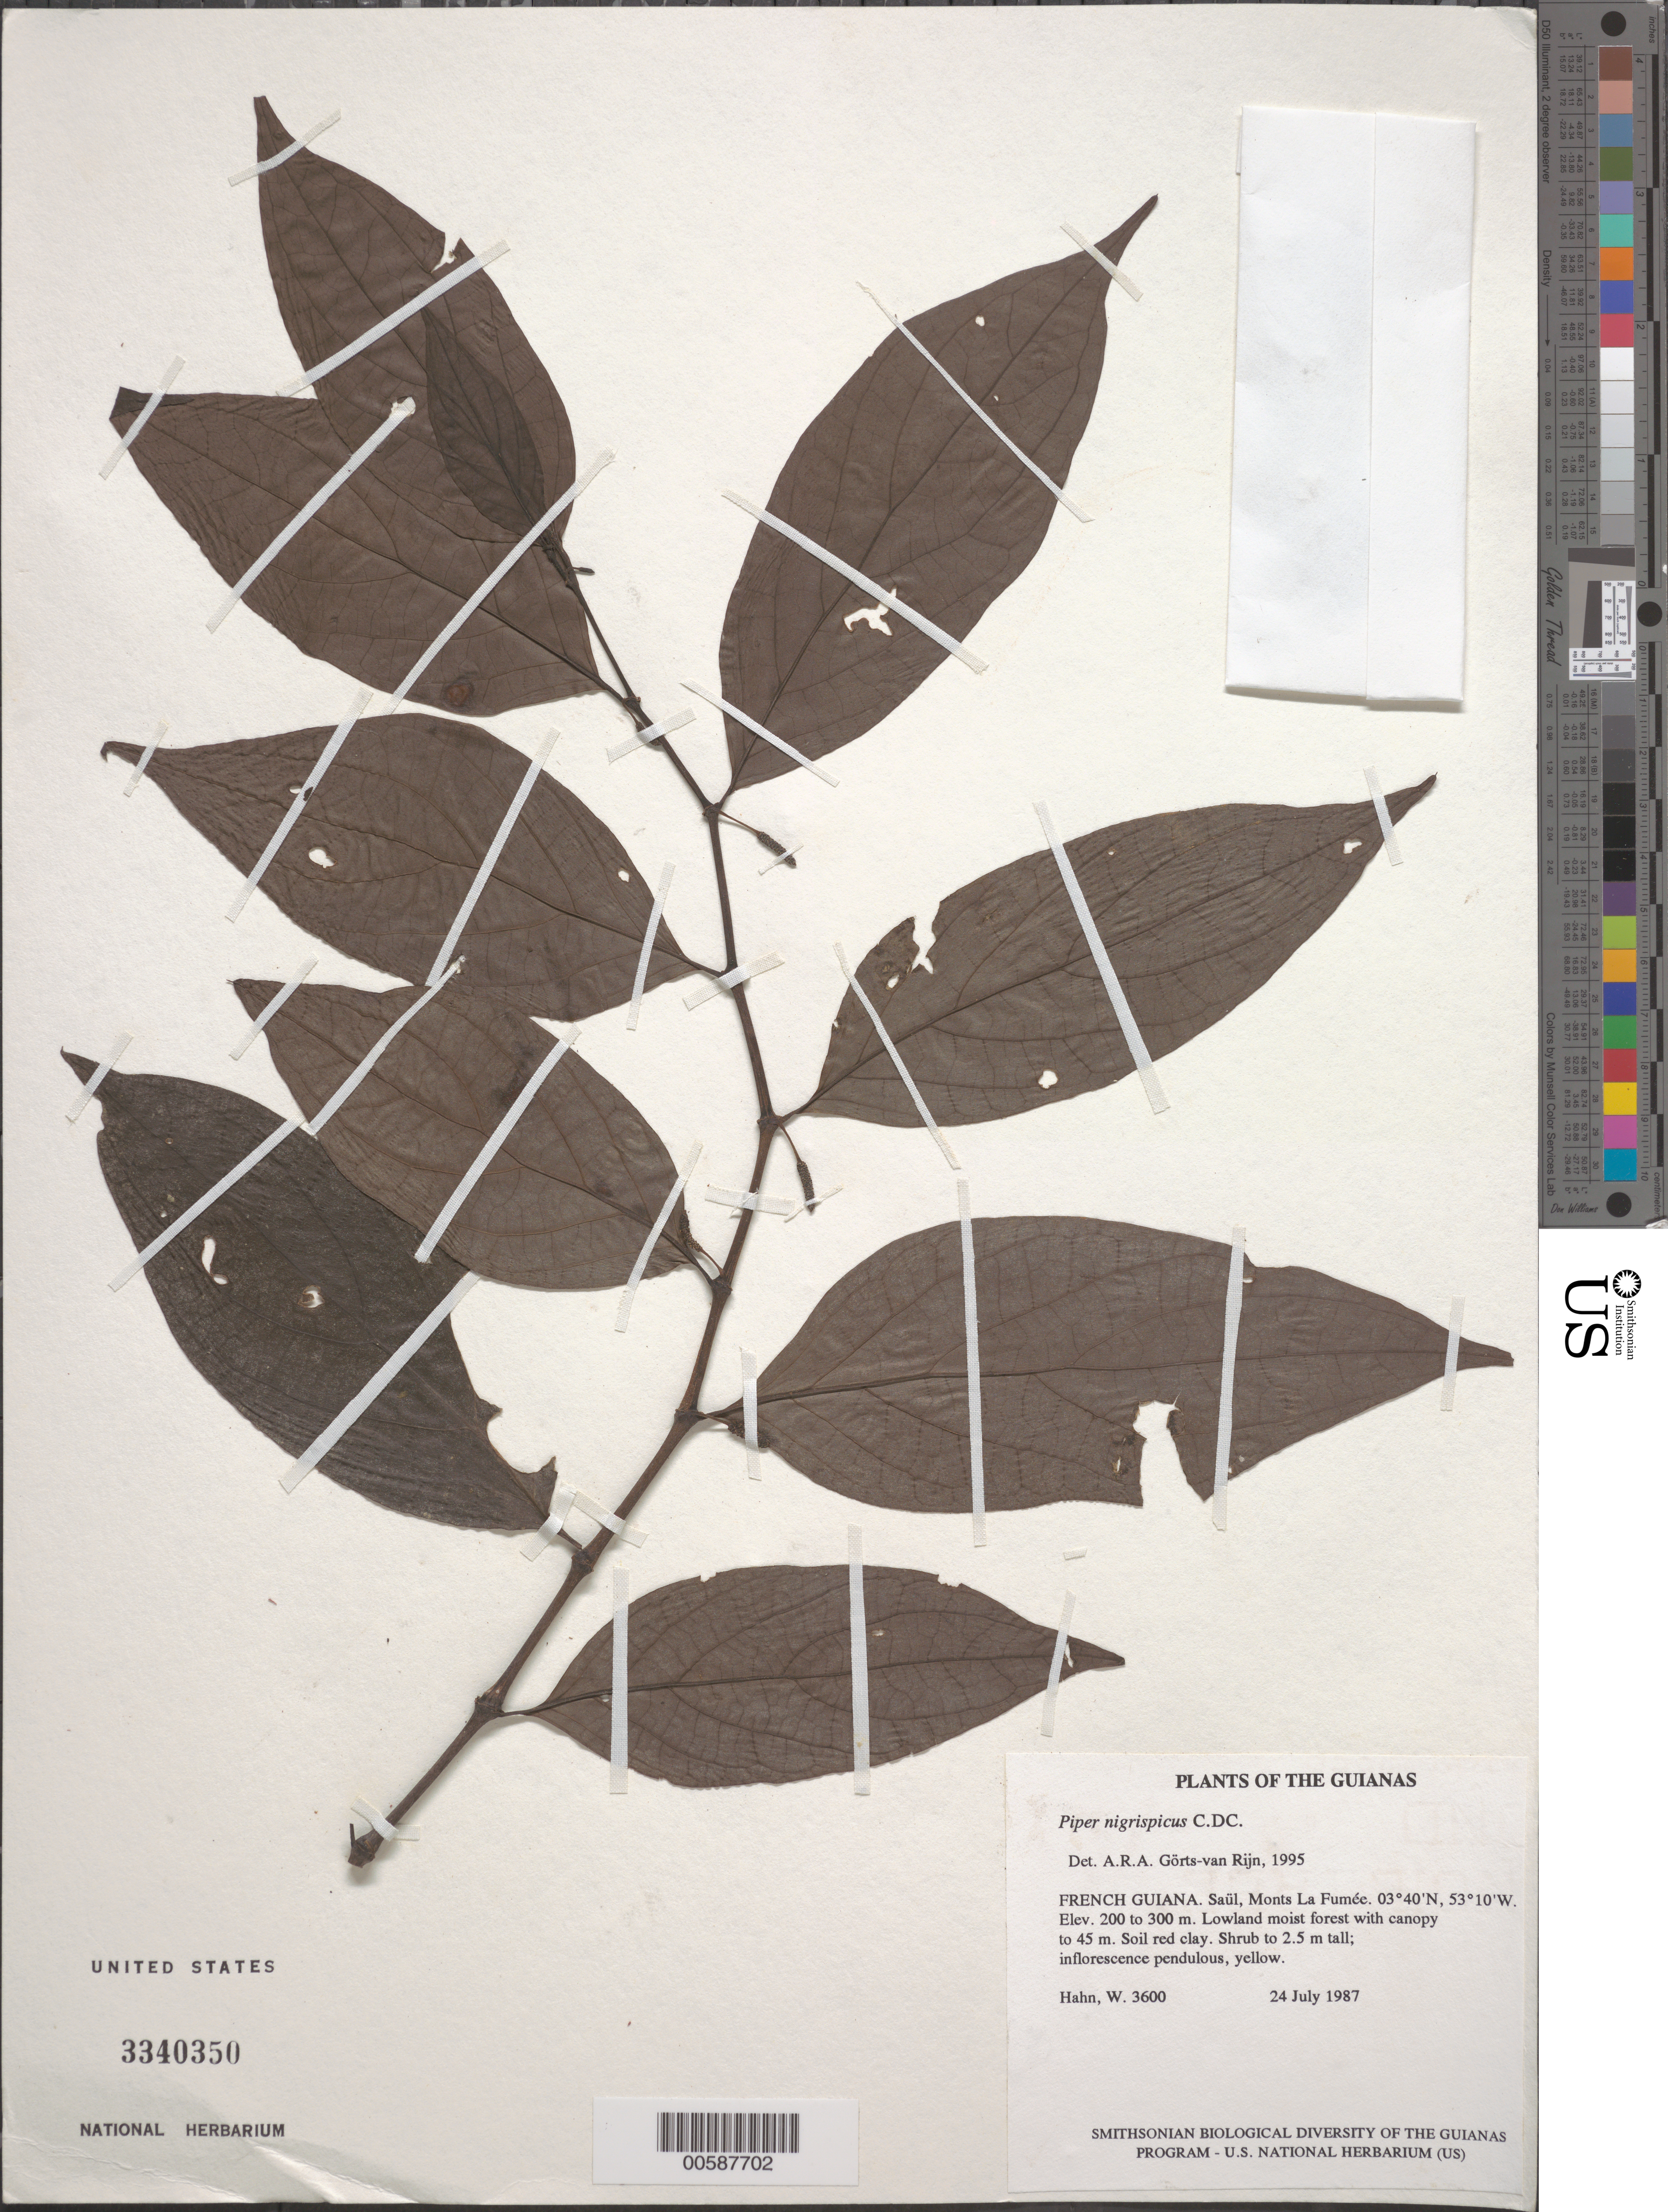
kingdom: Plantae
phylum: Tracheophyta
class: Magnoliopsida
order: Piperales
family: Piperaceae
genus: Piper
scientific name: Piper nigrispicum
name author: C. DC.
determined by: Görts-van Rijn, A. R. A.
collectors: W. Hahn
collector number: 3600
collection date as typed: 24 July 1987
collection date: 1987-07-24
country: French Guiana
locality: Saül, Monts La Fumée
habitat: Lowland moist forest with canopy to 45 m. Soil red clay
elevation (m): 200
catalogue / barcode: US 3340350